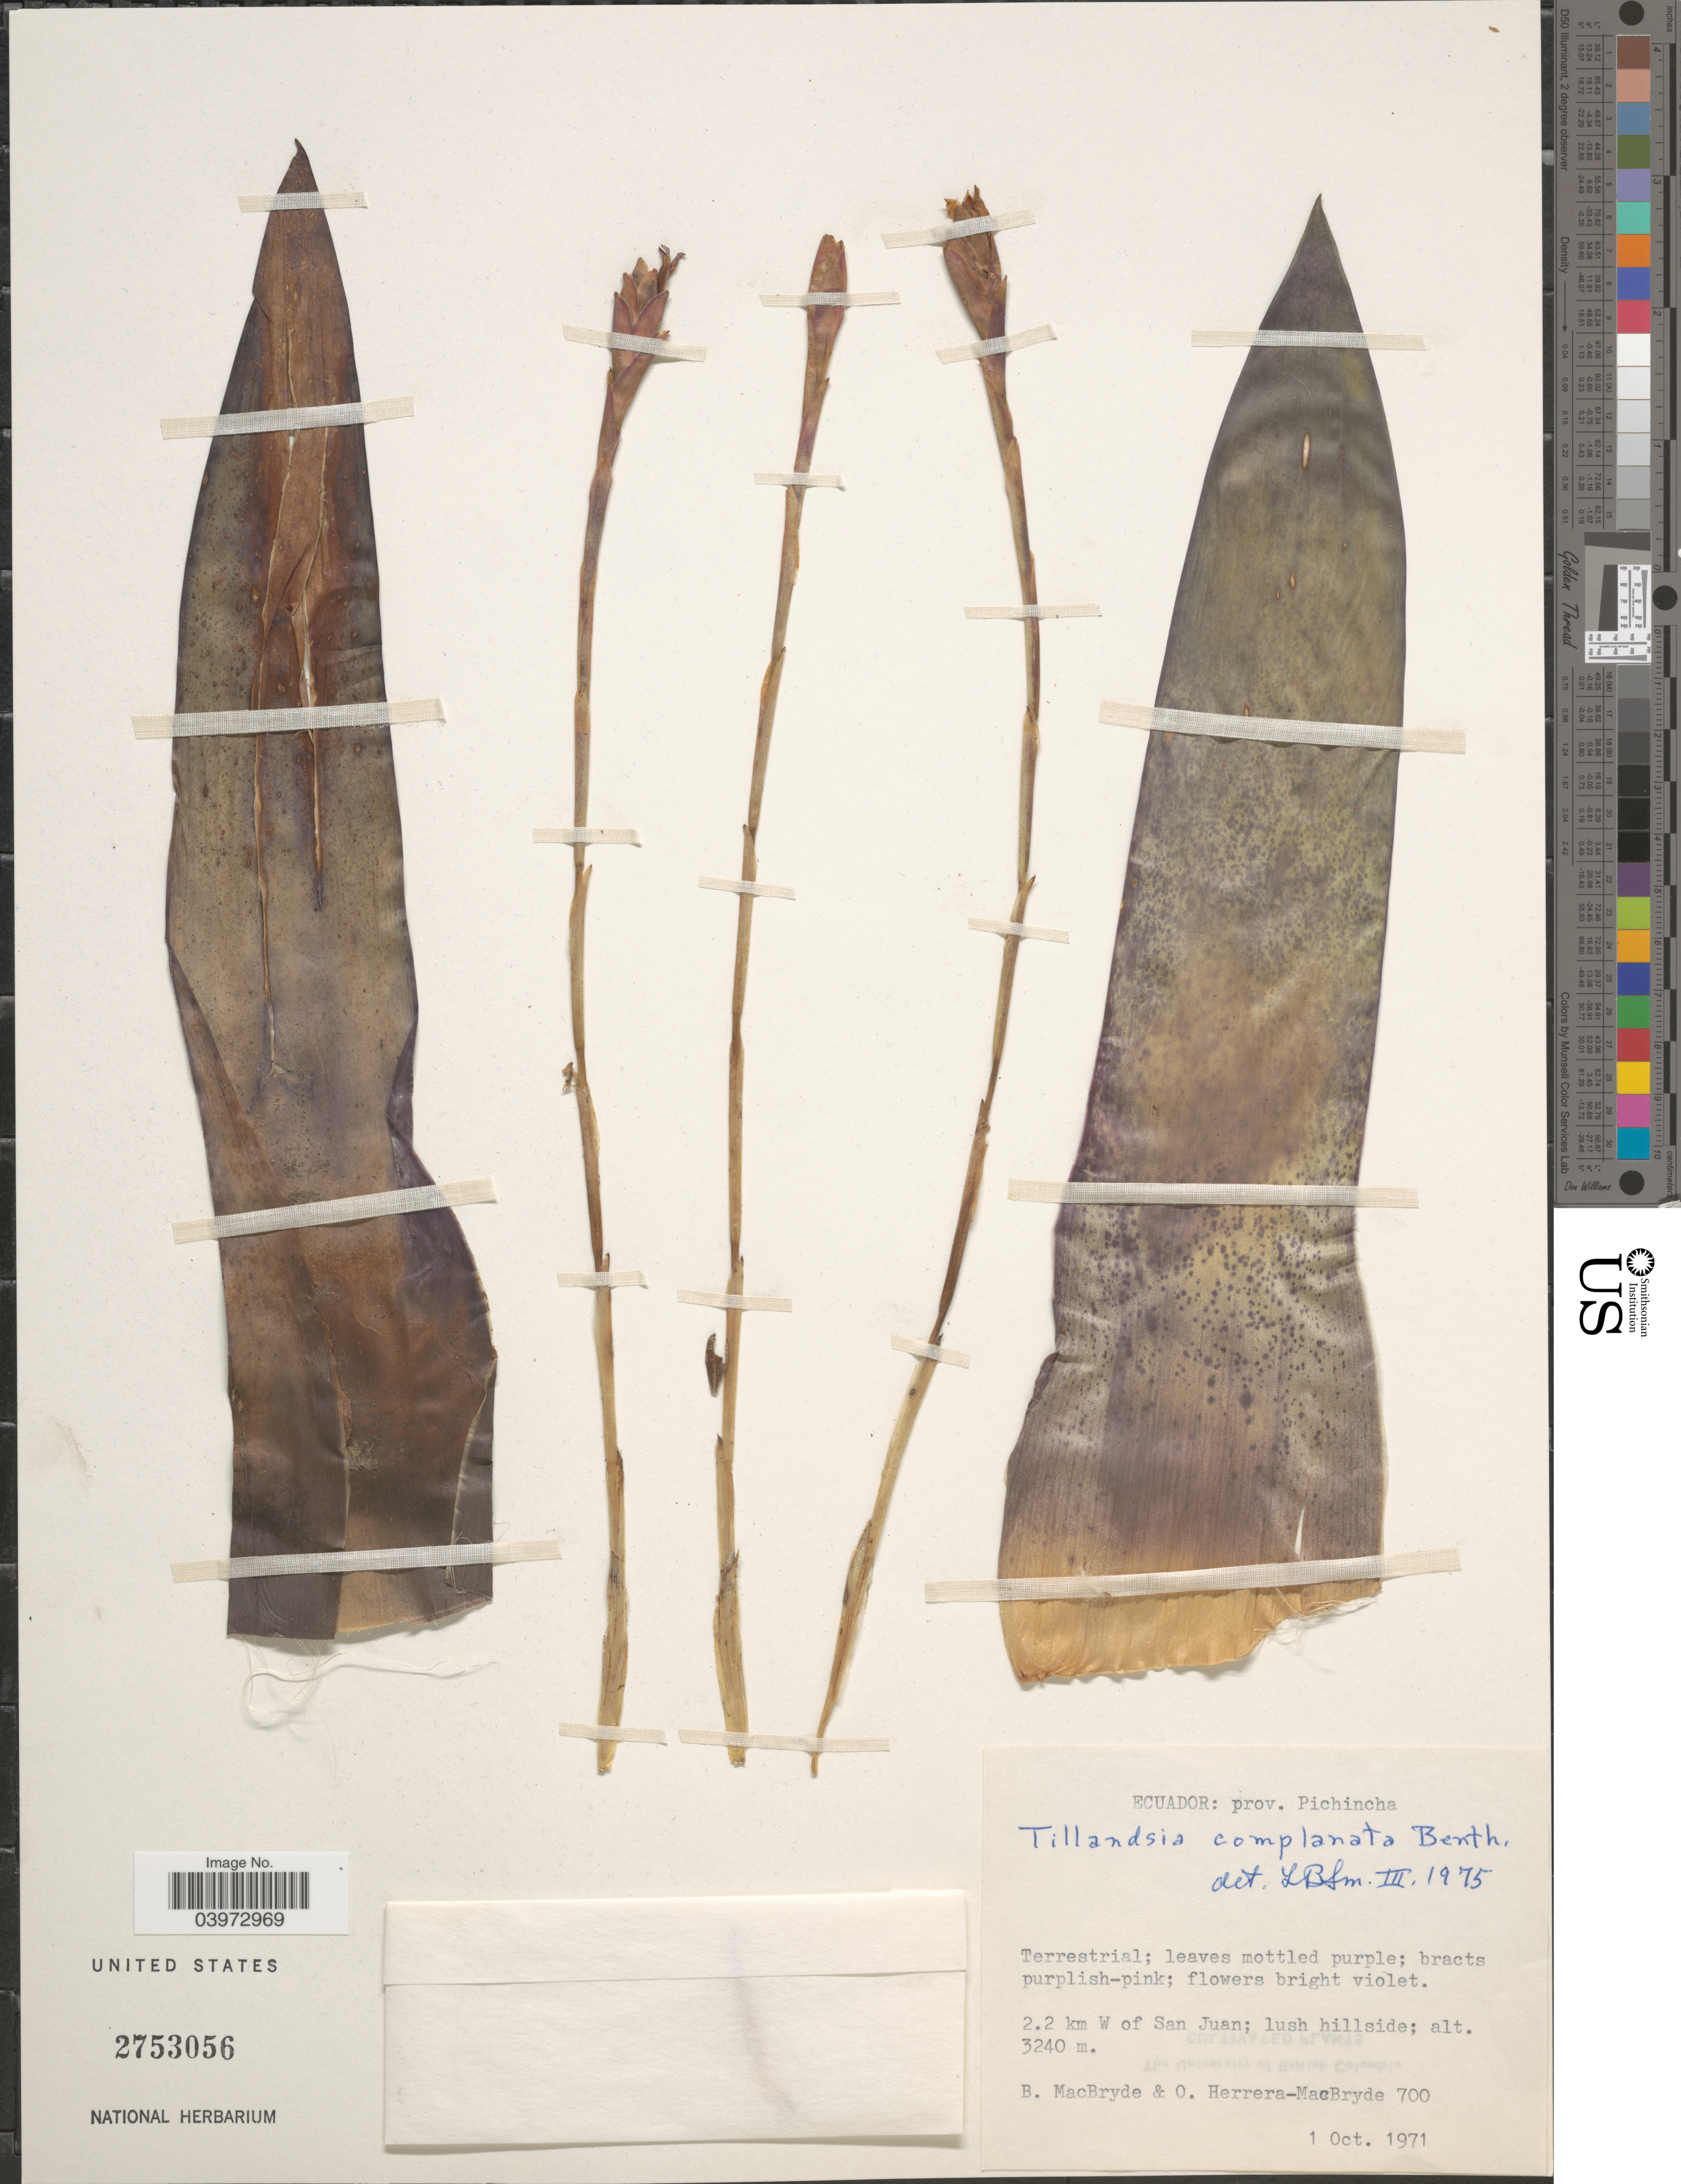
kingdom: Plantae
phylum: Tracheophyta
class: Liliopsida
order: Poales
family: Bromeliaceae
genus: Tillandsia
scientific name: Tillandsia complanata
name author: Benth.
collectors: B. MacBryde & O. Herrera-Macbryde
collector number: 700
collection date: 1971-10-01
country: Ecuador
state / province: Pichincha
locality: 2.2 km W of San Juan.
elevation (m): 3240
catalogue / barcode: US 2753056